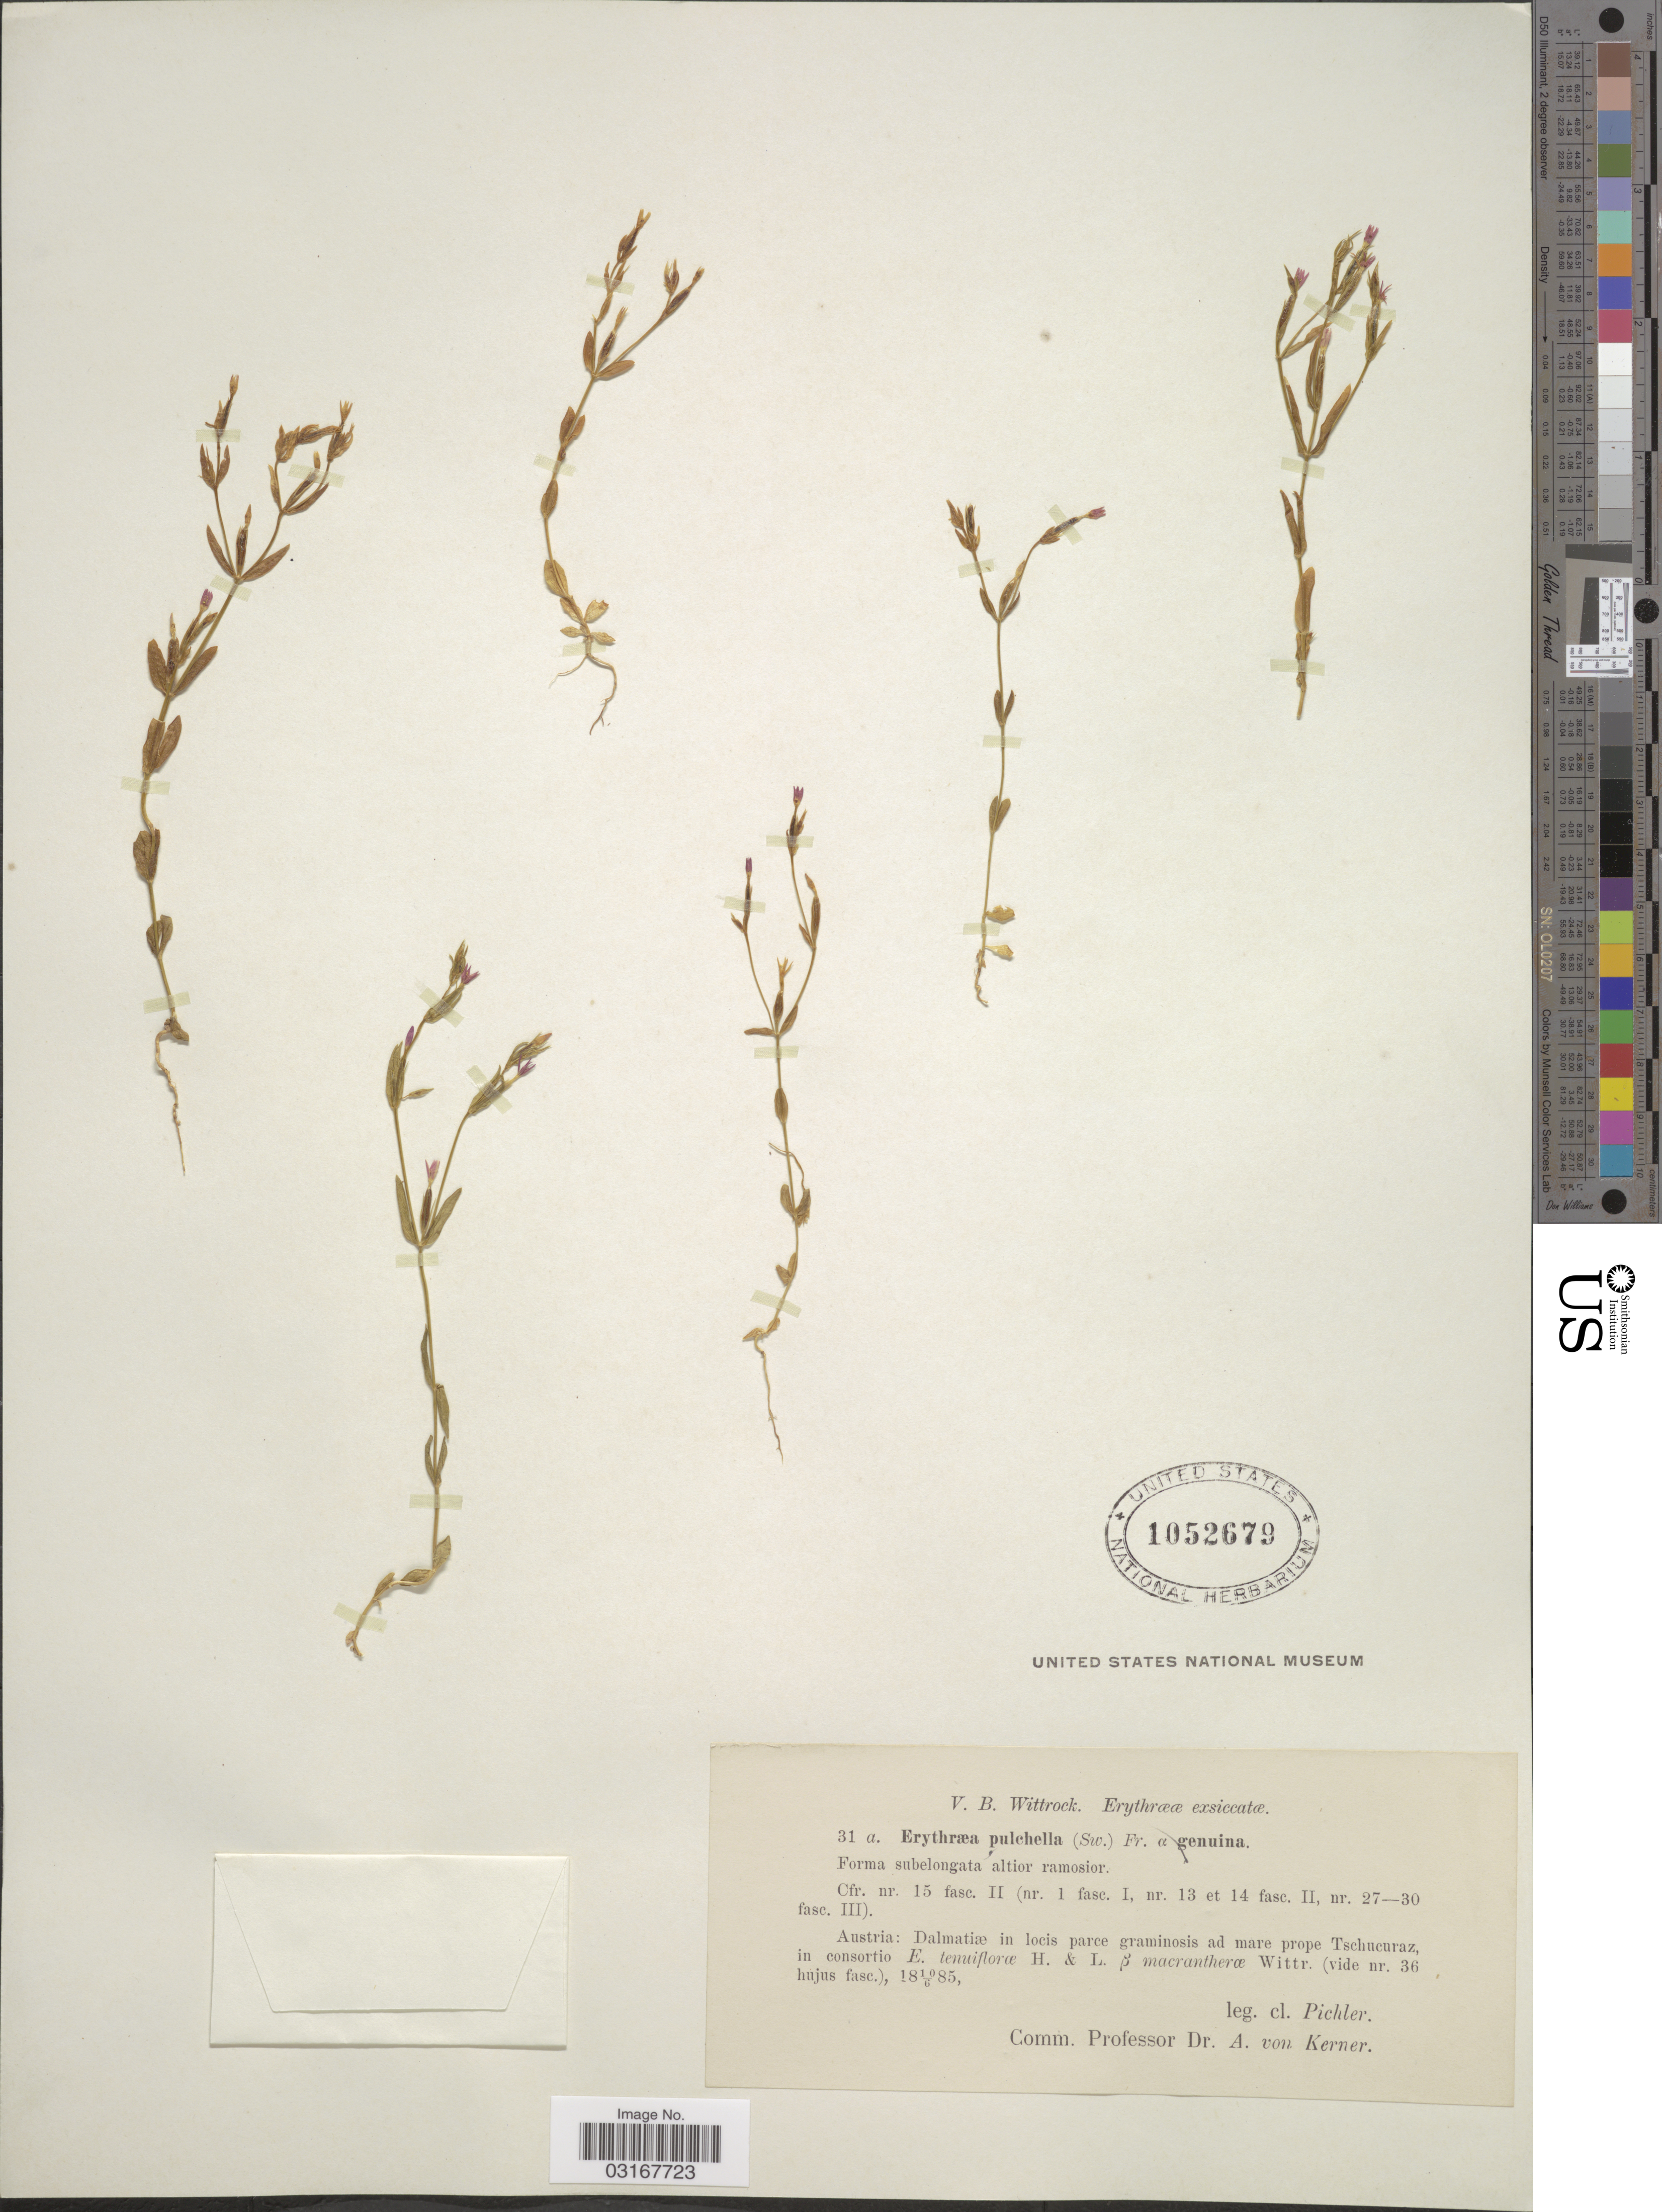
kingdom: Plantae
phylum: Tracheophyta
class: Magnoliopsida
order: Gentianales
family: Gentianaceae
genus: Centaurium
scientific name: Centaurium pulchellum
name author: (Sw.) Druce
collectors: Pichler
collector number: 31a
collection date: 1885-06-10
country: Croatia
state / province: Split-Dalmatia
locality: Dalmatiæ in locis parce graminosis ad mare prope Tschucuraz.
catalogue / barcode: US 1052679